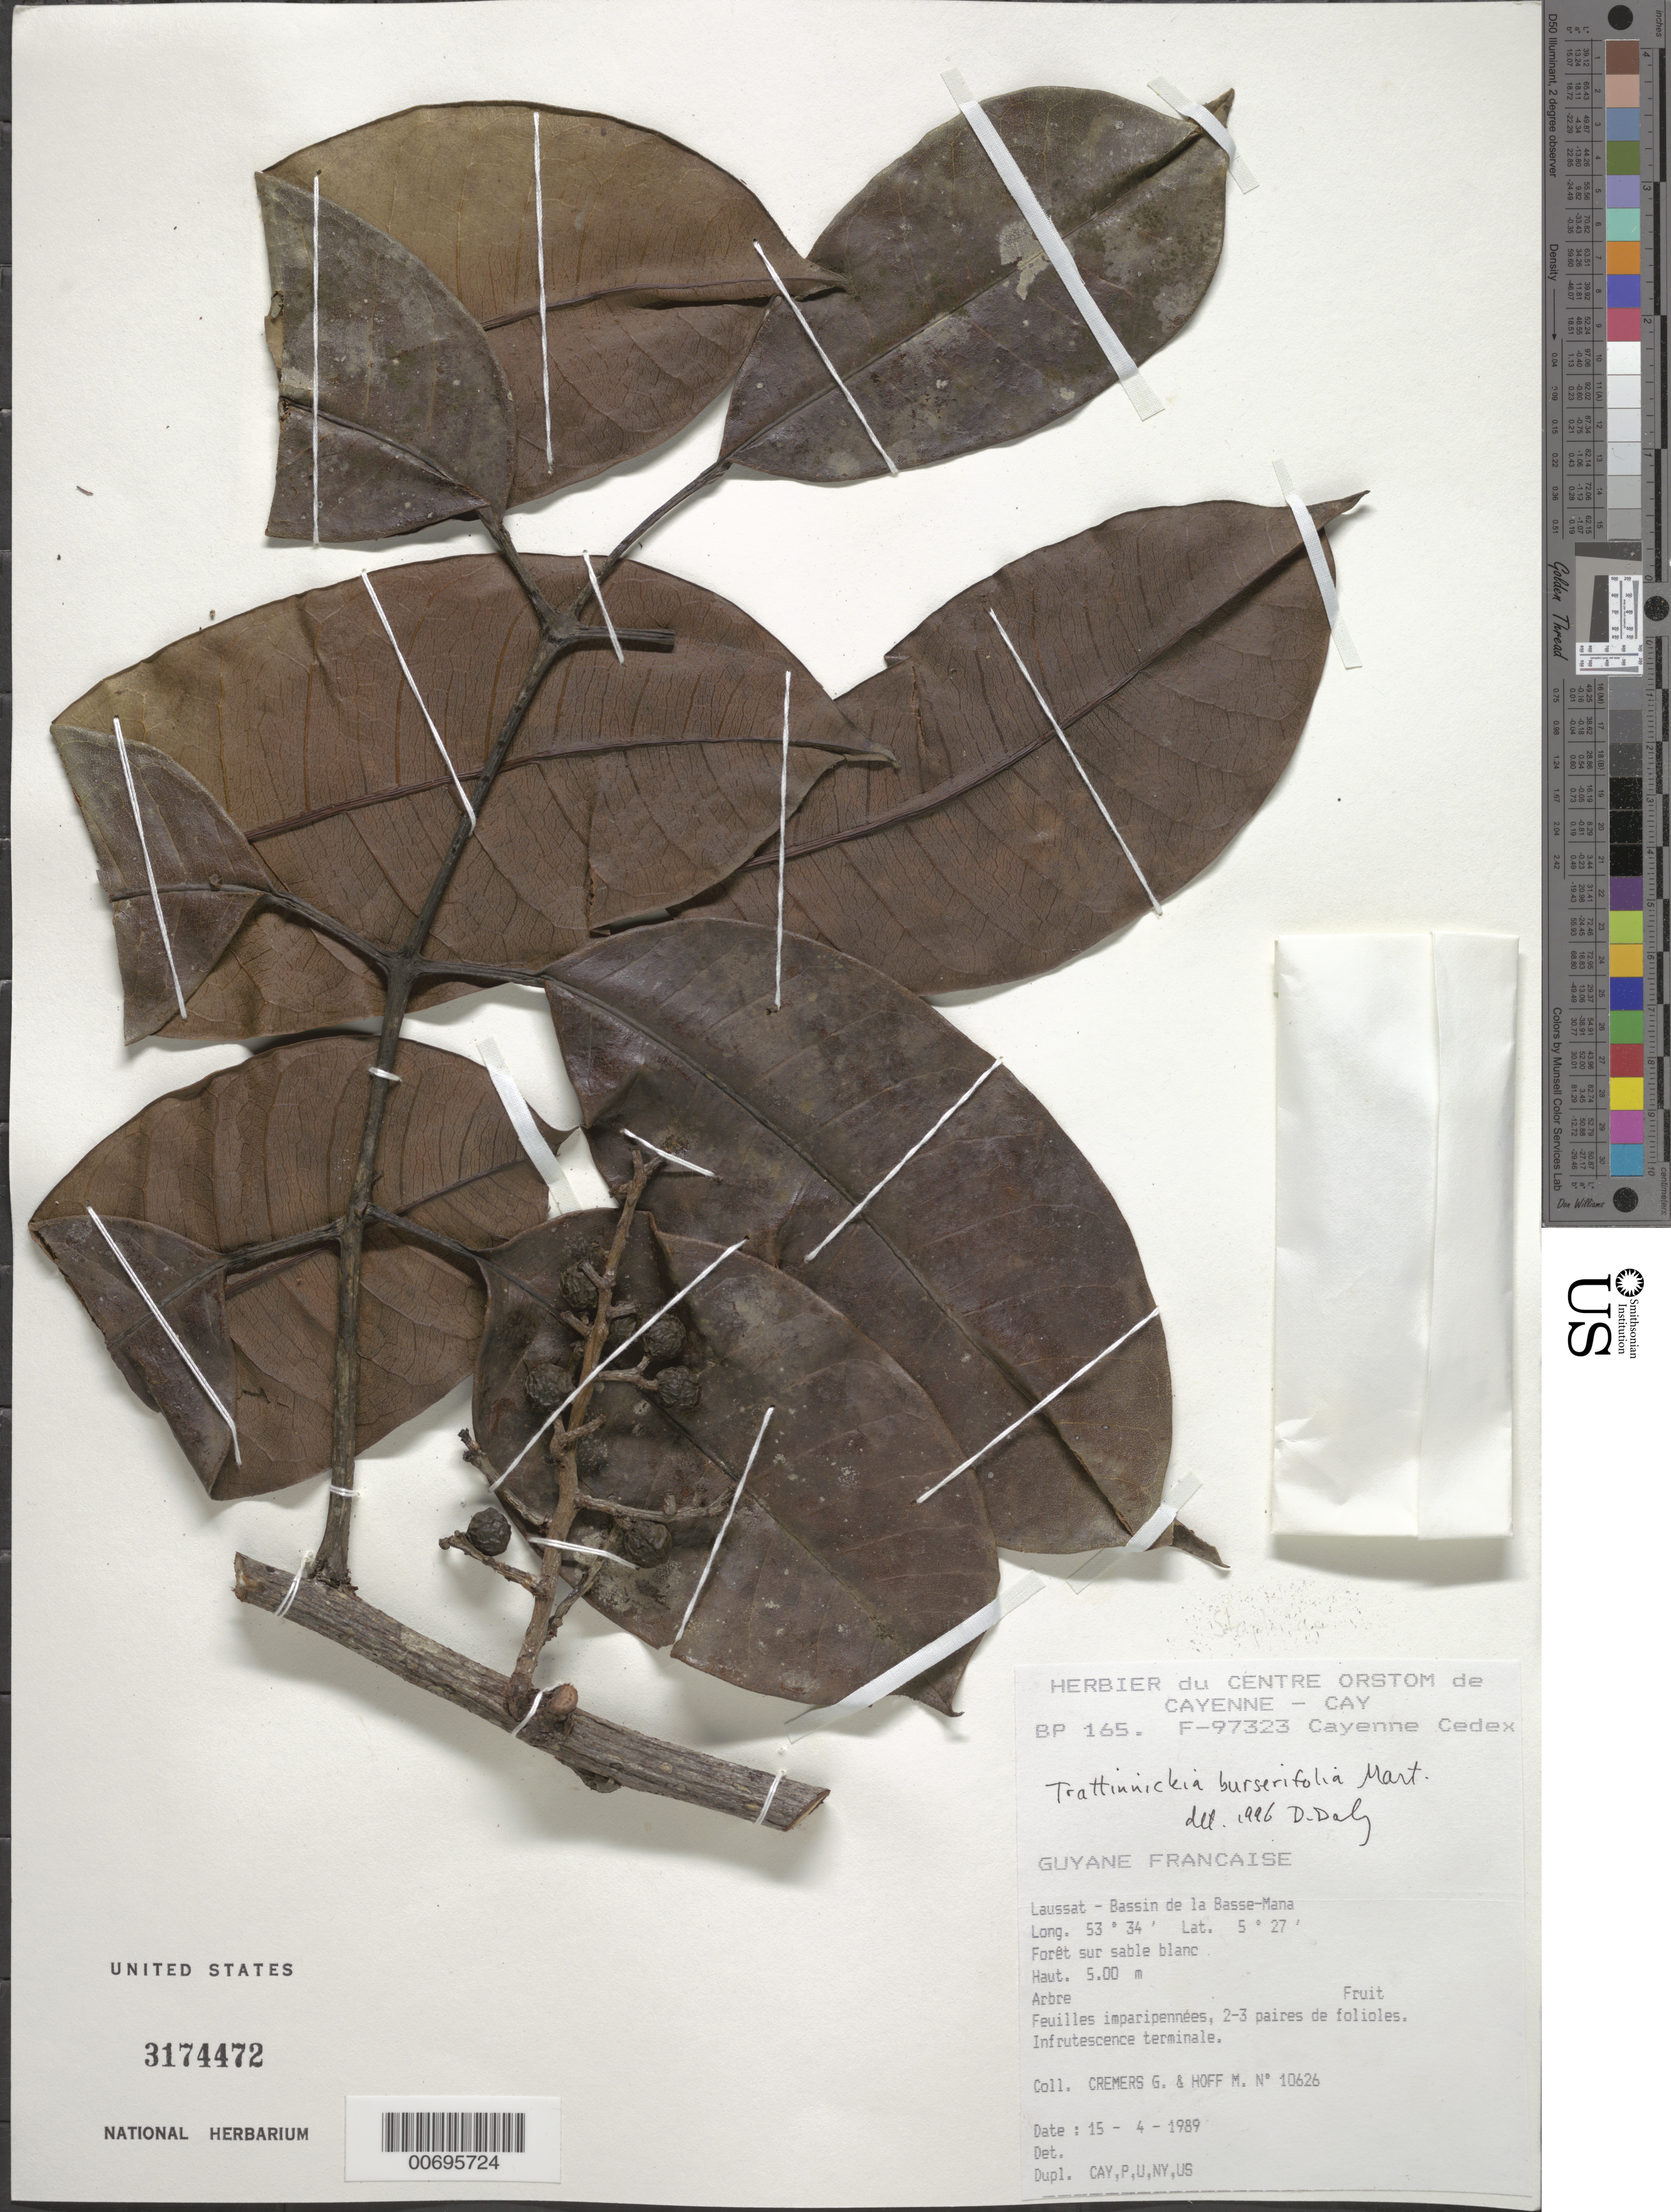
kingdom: Plantae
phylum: Tracheophyta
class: Magnoliopsida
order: Sapindales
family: Burseraceae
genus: Trattinnickia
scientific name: Trattinnickia burserifolia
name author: Mart.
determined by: Daly, D. C.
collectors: G. Cremers & M. Hoff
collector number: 10626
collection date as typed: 15-Apr-89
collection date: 1989-04-15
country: French Guiana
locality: Laussat, Bassin de la Basse-Mana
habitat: Forest on white sand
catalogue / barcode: US 3174472